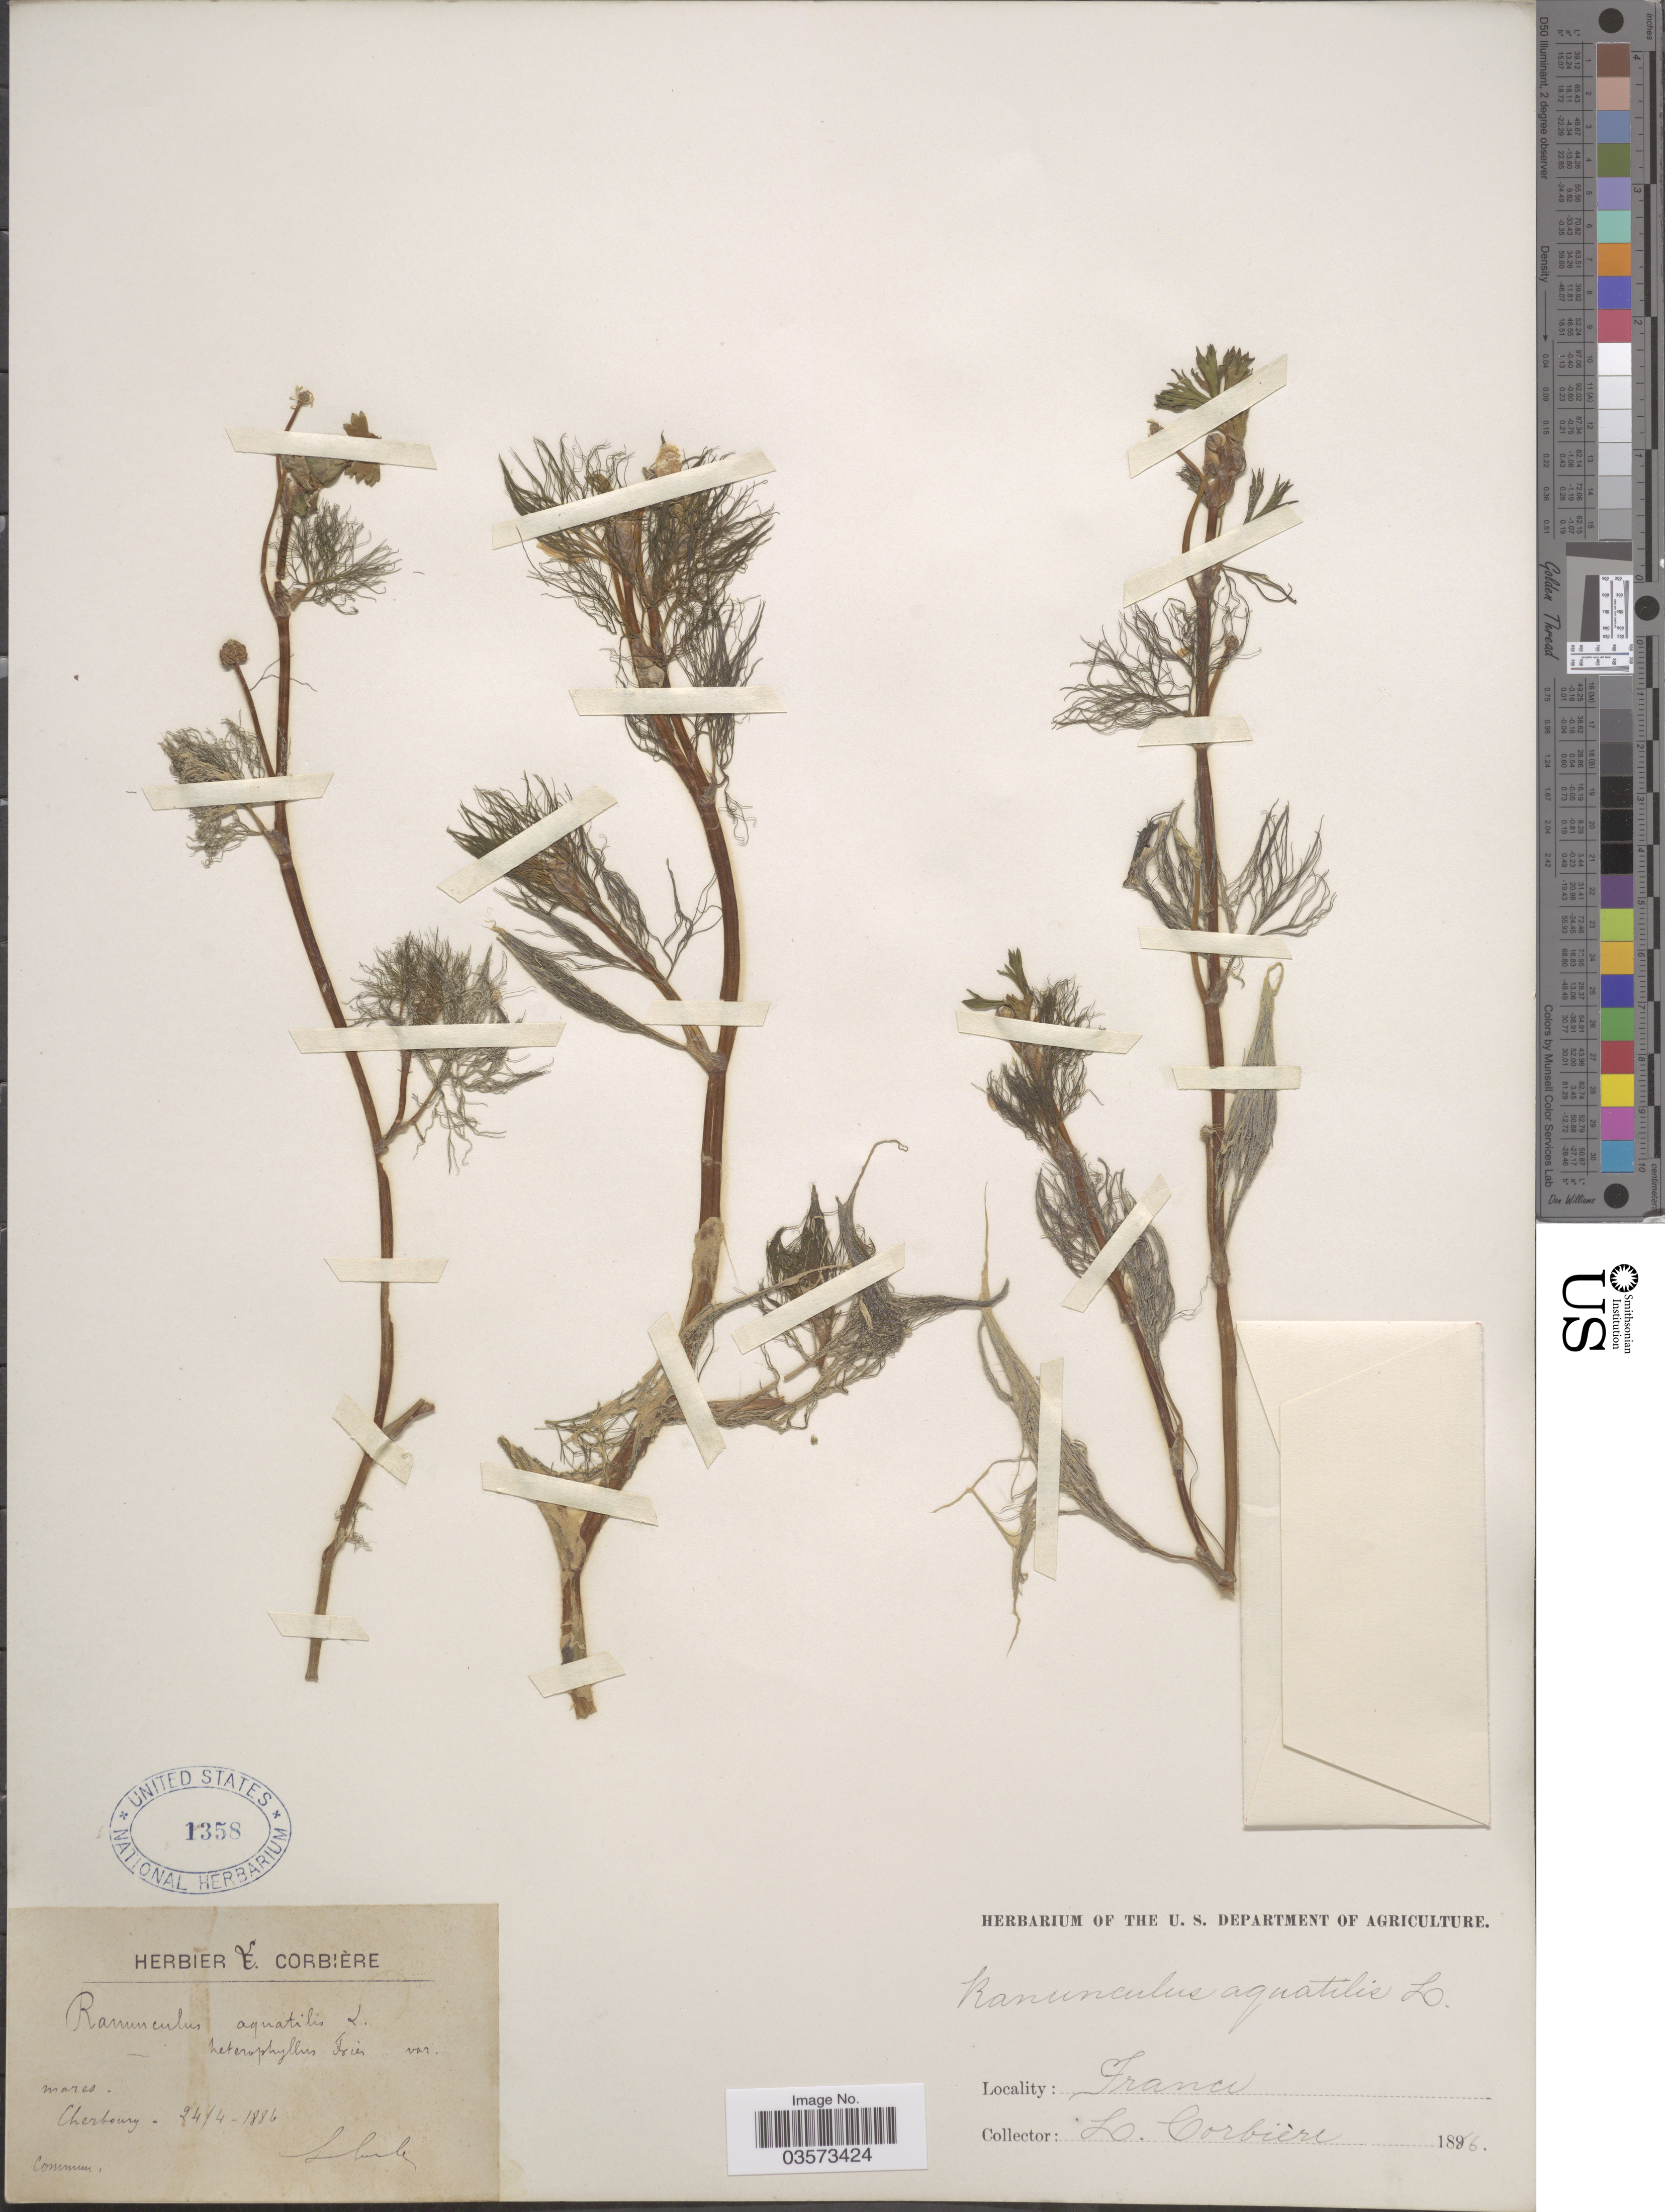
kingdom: Plantae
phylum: Tracheophyta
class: Magnoliopsida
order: Ranunculales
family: Ranunculaceae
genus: Ranunculus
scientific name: Ranunculus aquatilis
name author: L.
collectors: L. Corbière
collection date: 1886-04-24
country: France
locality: Mares. Cherbourg.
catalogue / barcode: US 1358